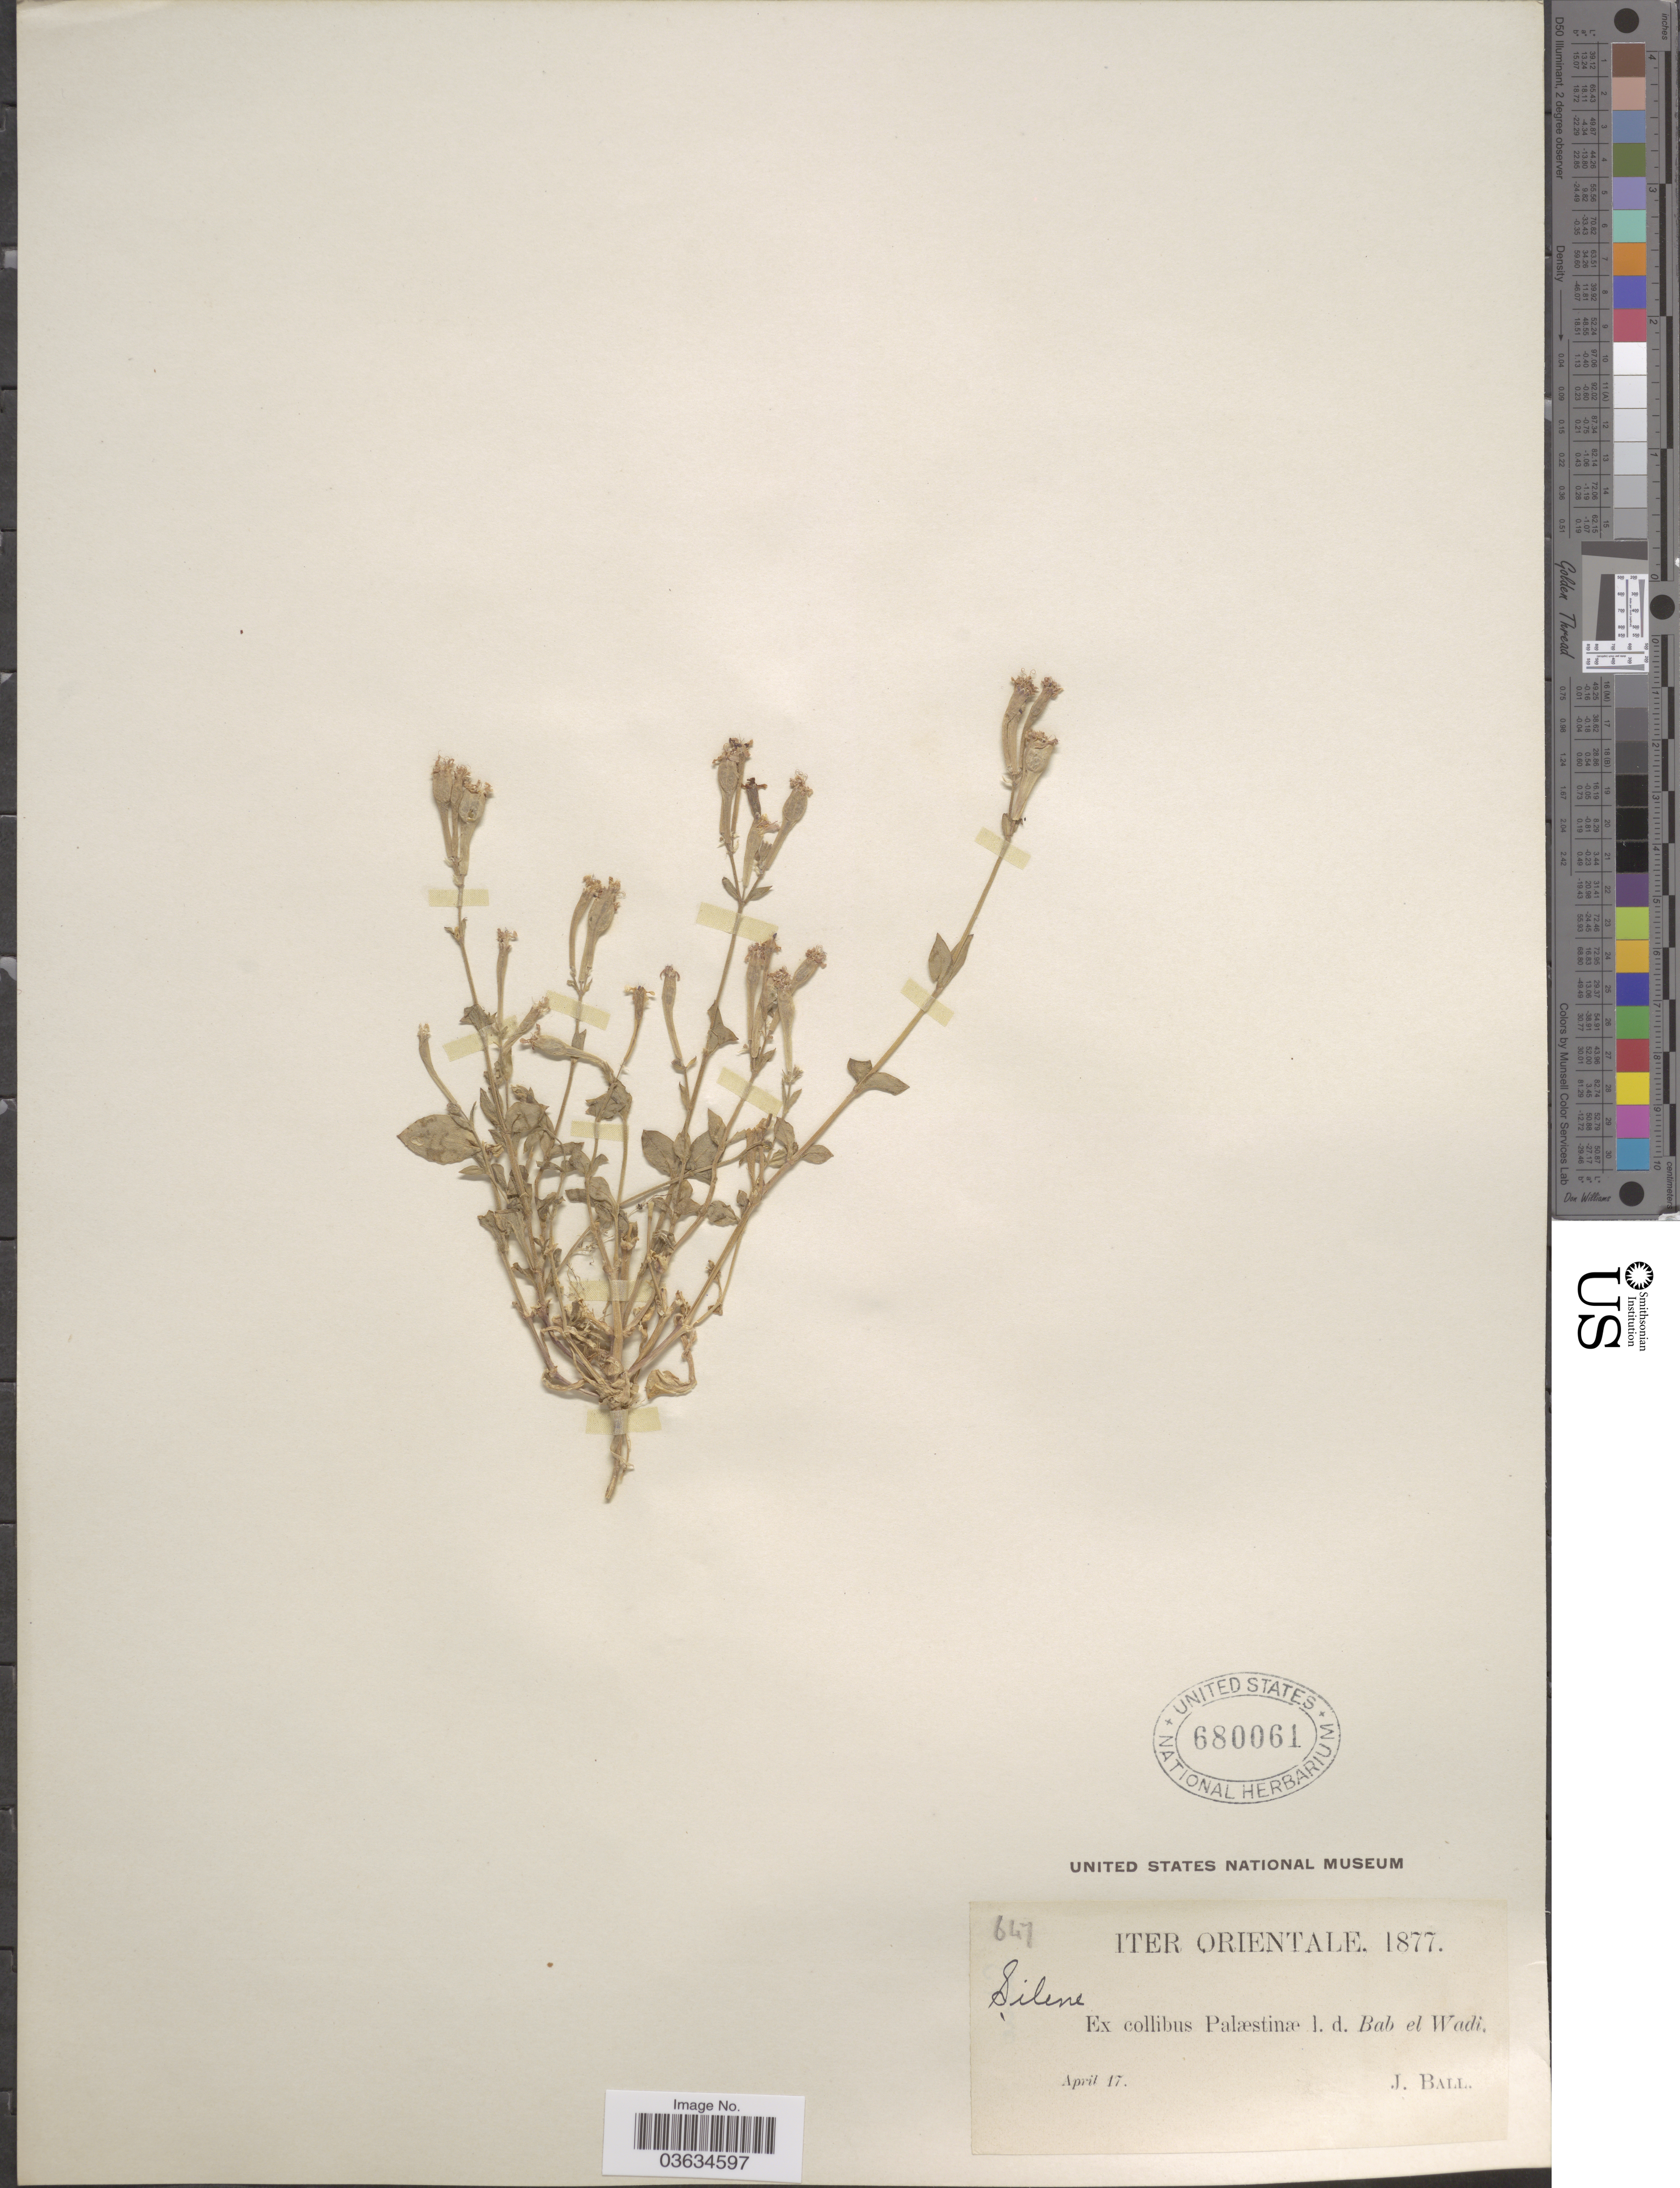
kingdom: Plantae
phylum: Tracheophyta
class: Magnoliopsida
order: Caryophyllales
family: Caryophyllaceae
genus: Silene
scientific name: Silene sp.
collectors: J. Ball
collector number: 647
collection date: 1877-04-17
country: Israel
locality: Iter Orientale. Ex collibus Palæstinæ l. d. Bab el Wadi.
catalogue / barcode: US 680061